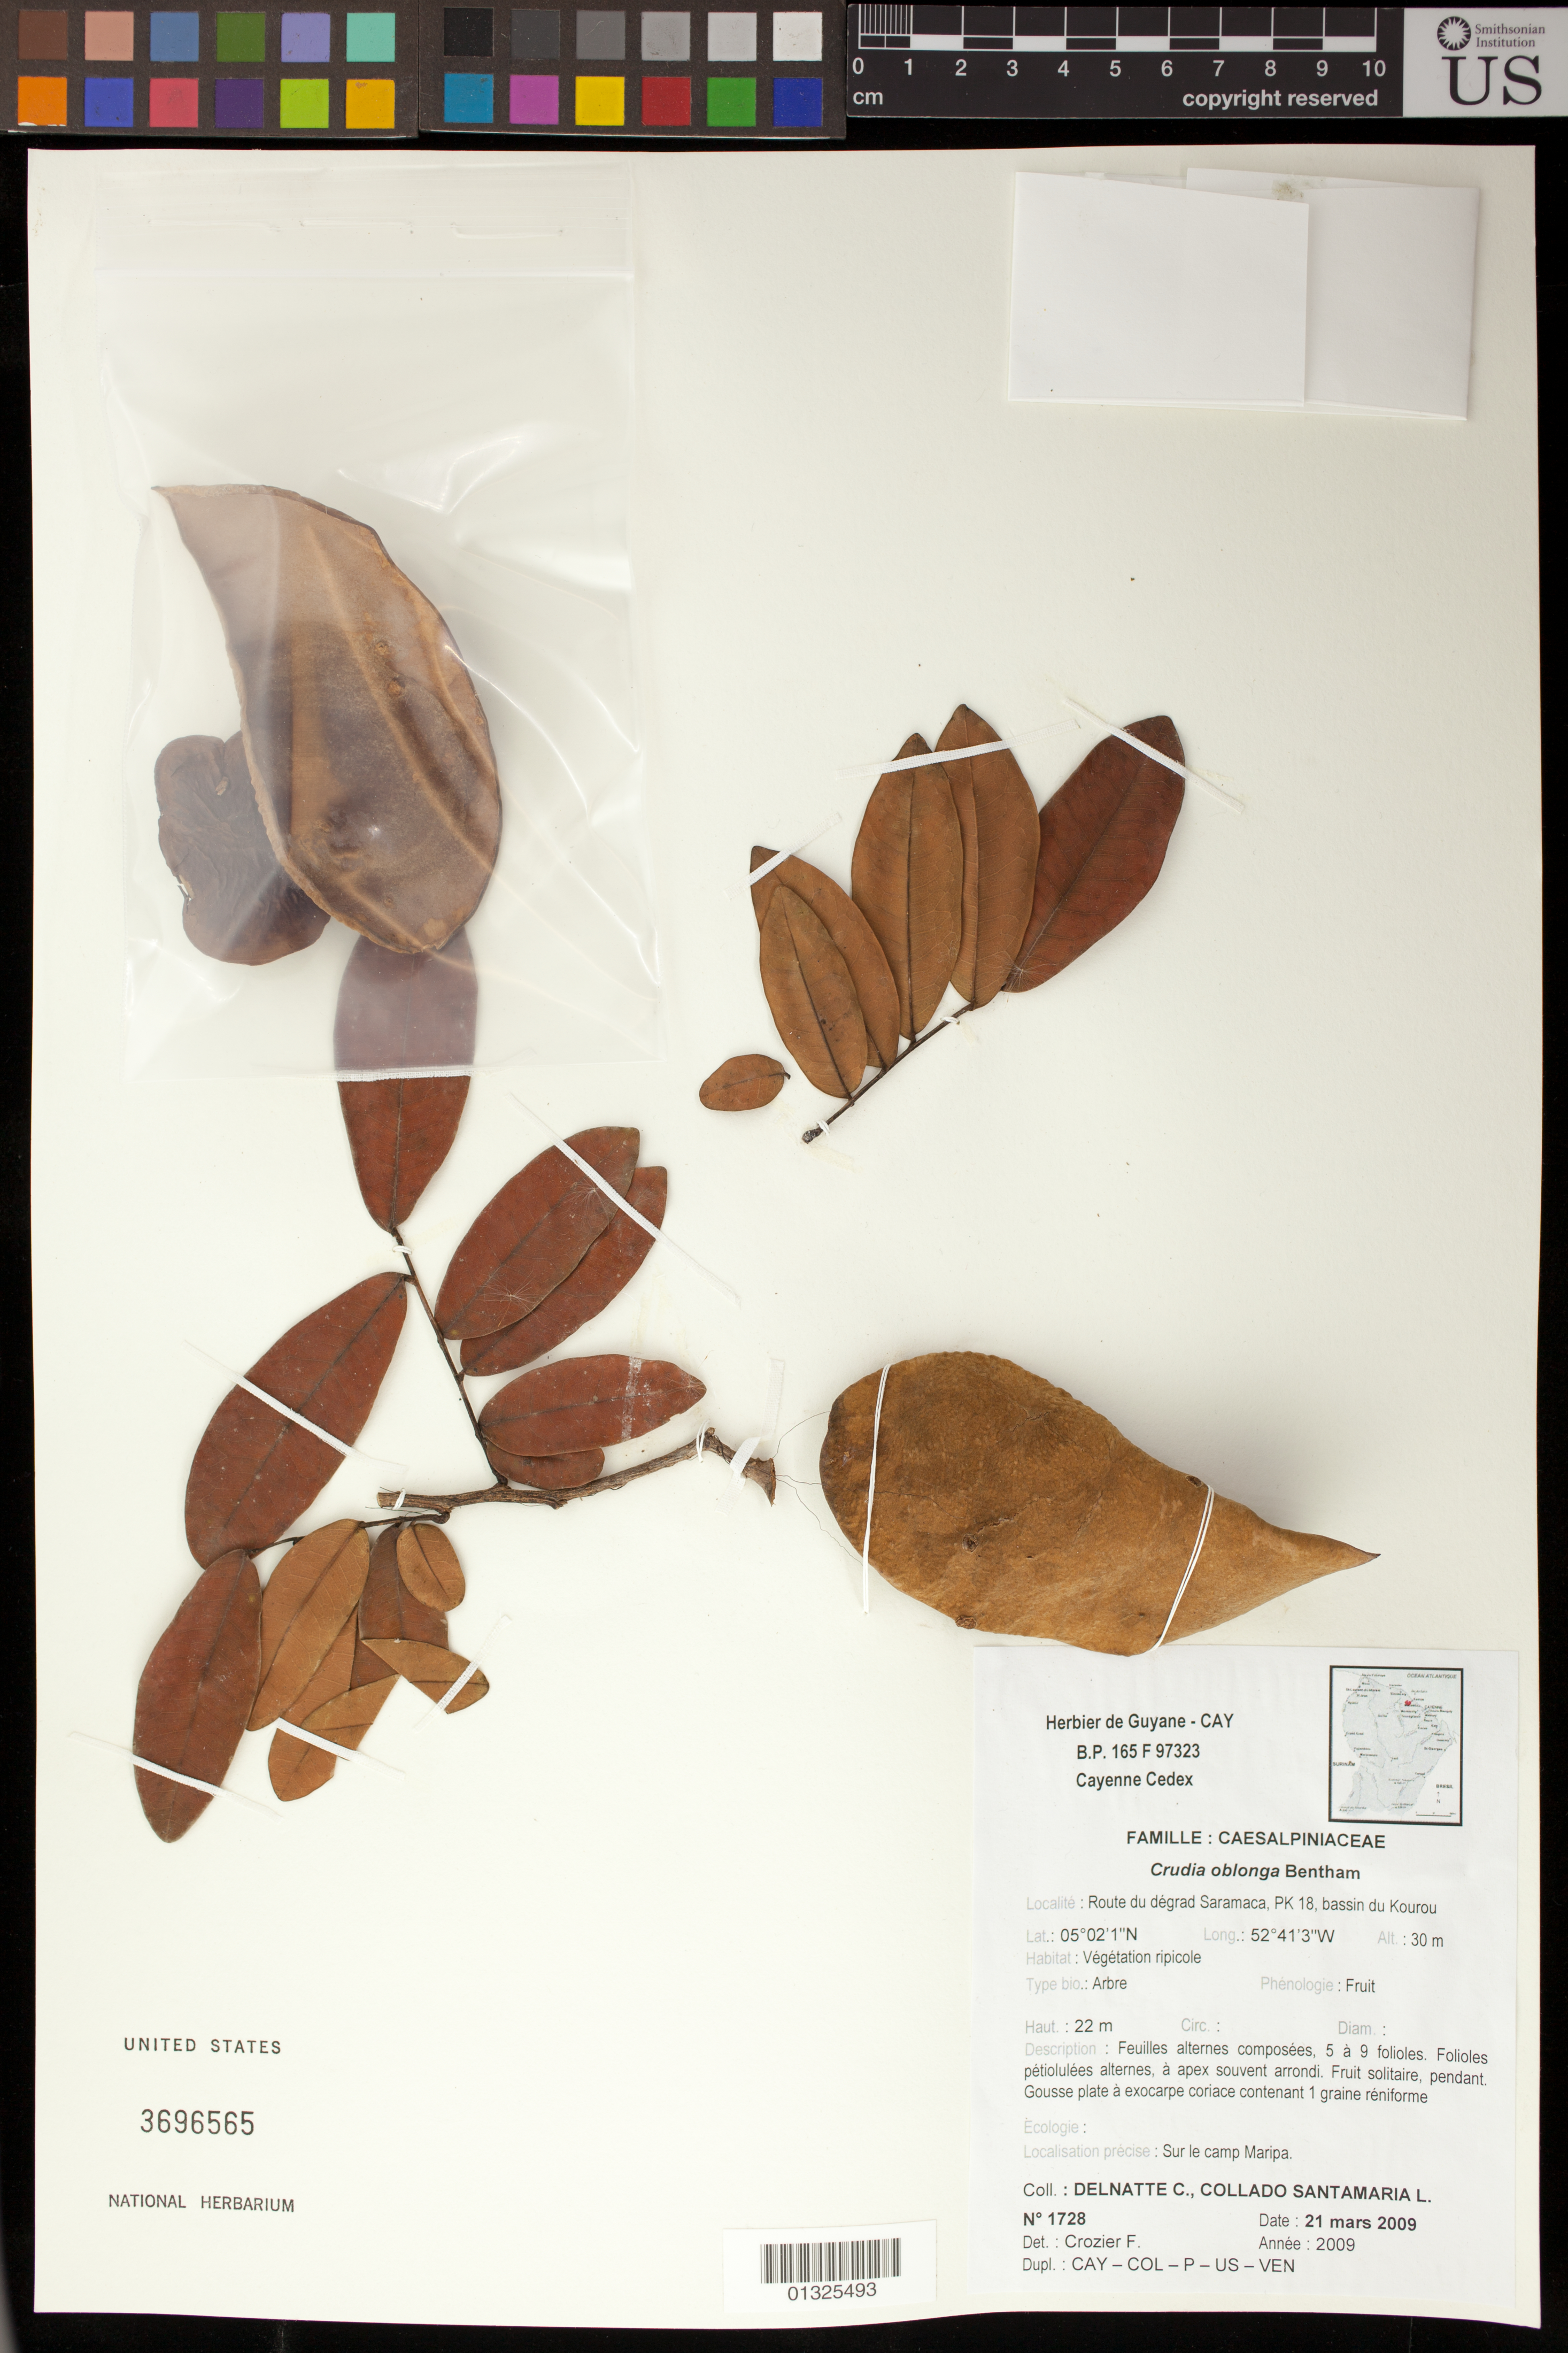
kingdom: Plantae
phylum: Tracheophyta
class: Magnoliopsida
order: Fabales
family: Fabaceae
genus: Crudia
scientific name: Crudia oblonga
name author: Benth.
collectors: C. Delnatte & L. Collado Santamaria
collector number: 1728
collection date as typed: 21 March 2009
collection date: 2009-03-21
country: French Guiana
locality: Route du degrad Saramaca, PK 18, bassin du Kourou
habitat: Vegetation ripicole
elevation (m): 22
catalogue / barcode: US 3696565